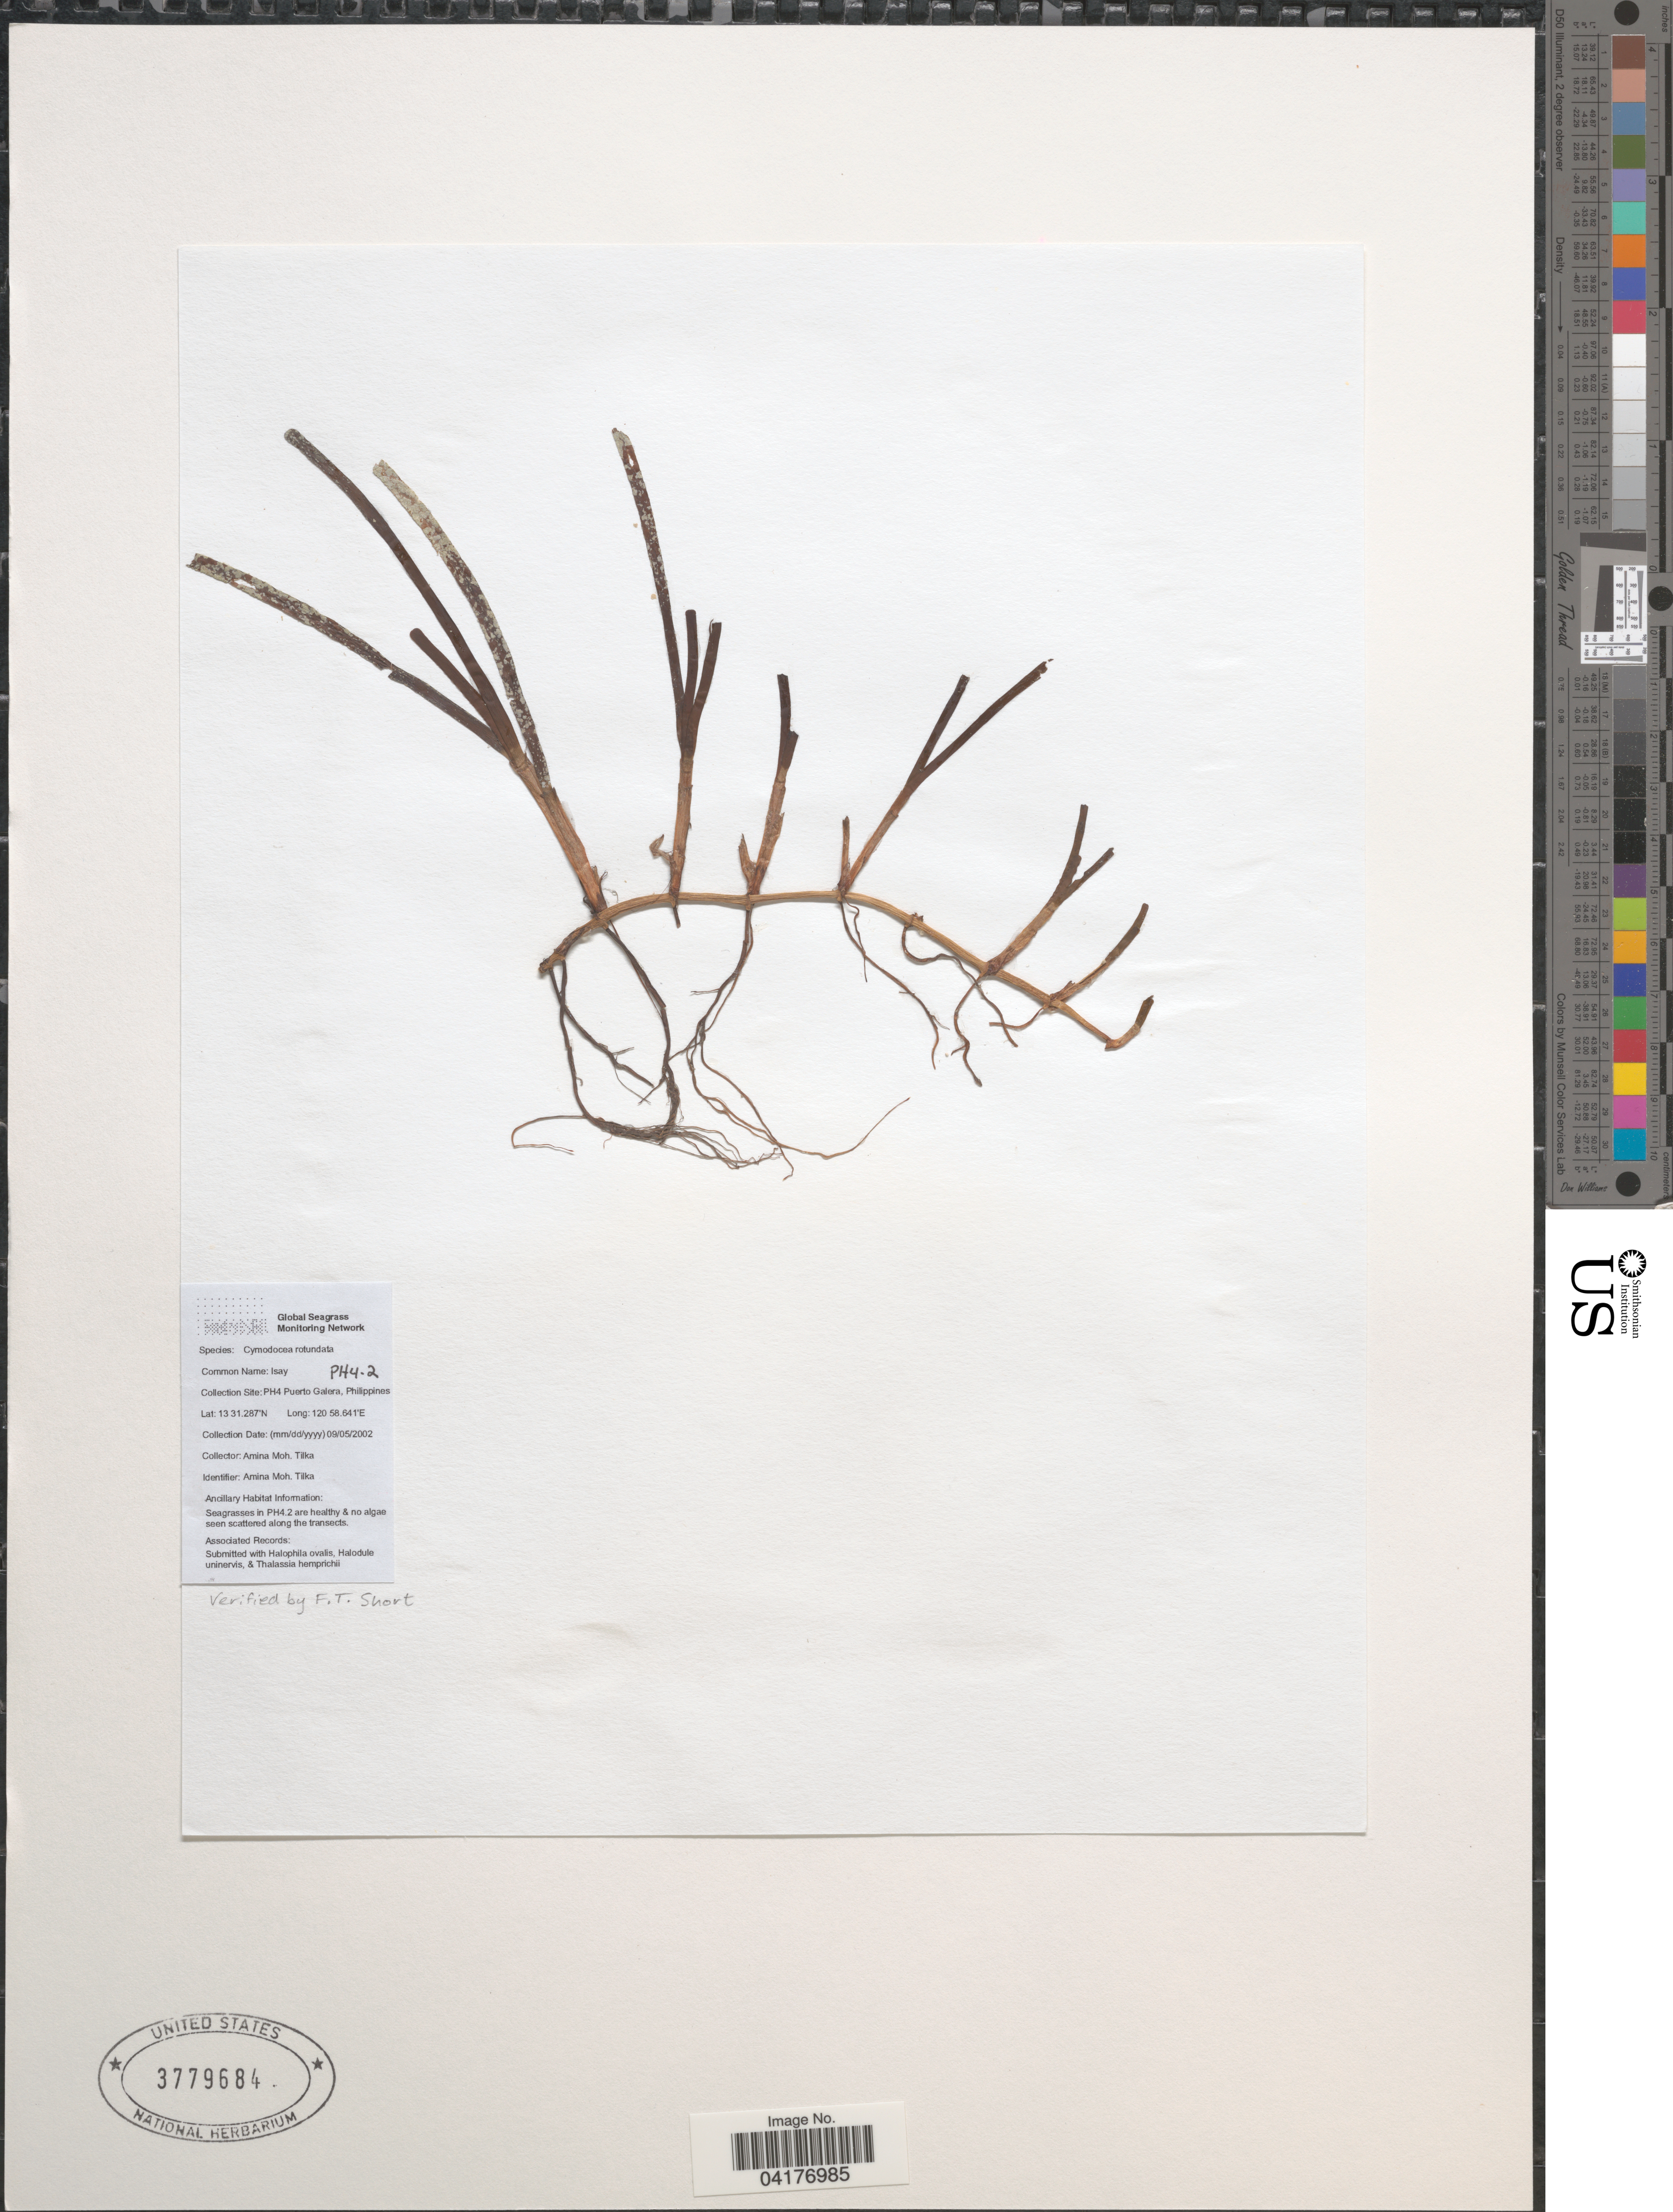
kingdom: Plantae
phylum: Tracheophyta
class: Liliopsida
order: Alismatales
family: Cymodoceaceae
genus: Cymodocea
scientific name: Cymodocea rotundata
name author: Asch. & Schweinf.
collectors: A. Tilka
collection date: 2002-09-05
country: Philippines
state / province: Mimaropa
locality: Collection Site: PH4.2 Puerto Galera.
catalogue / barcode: US 3779684